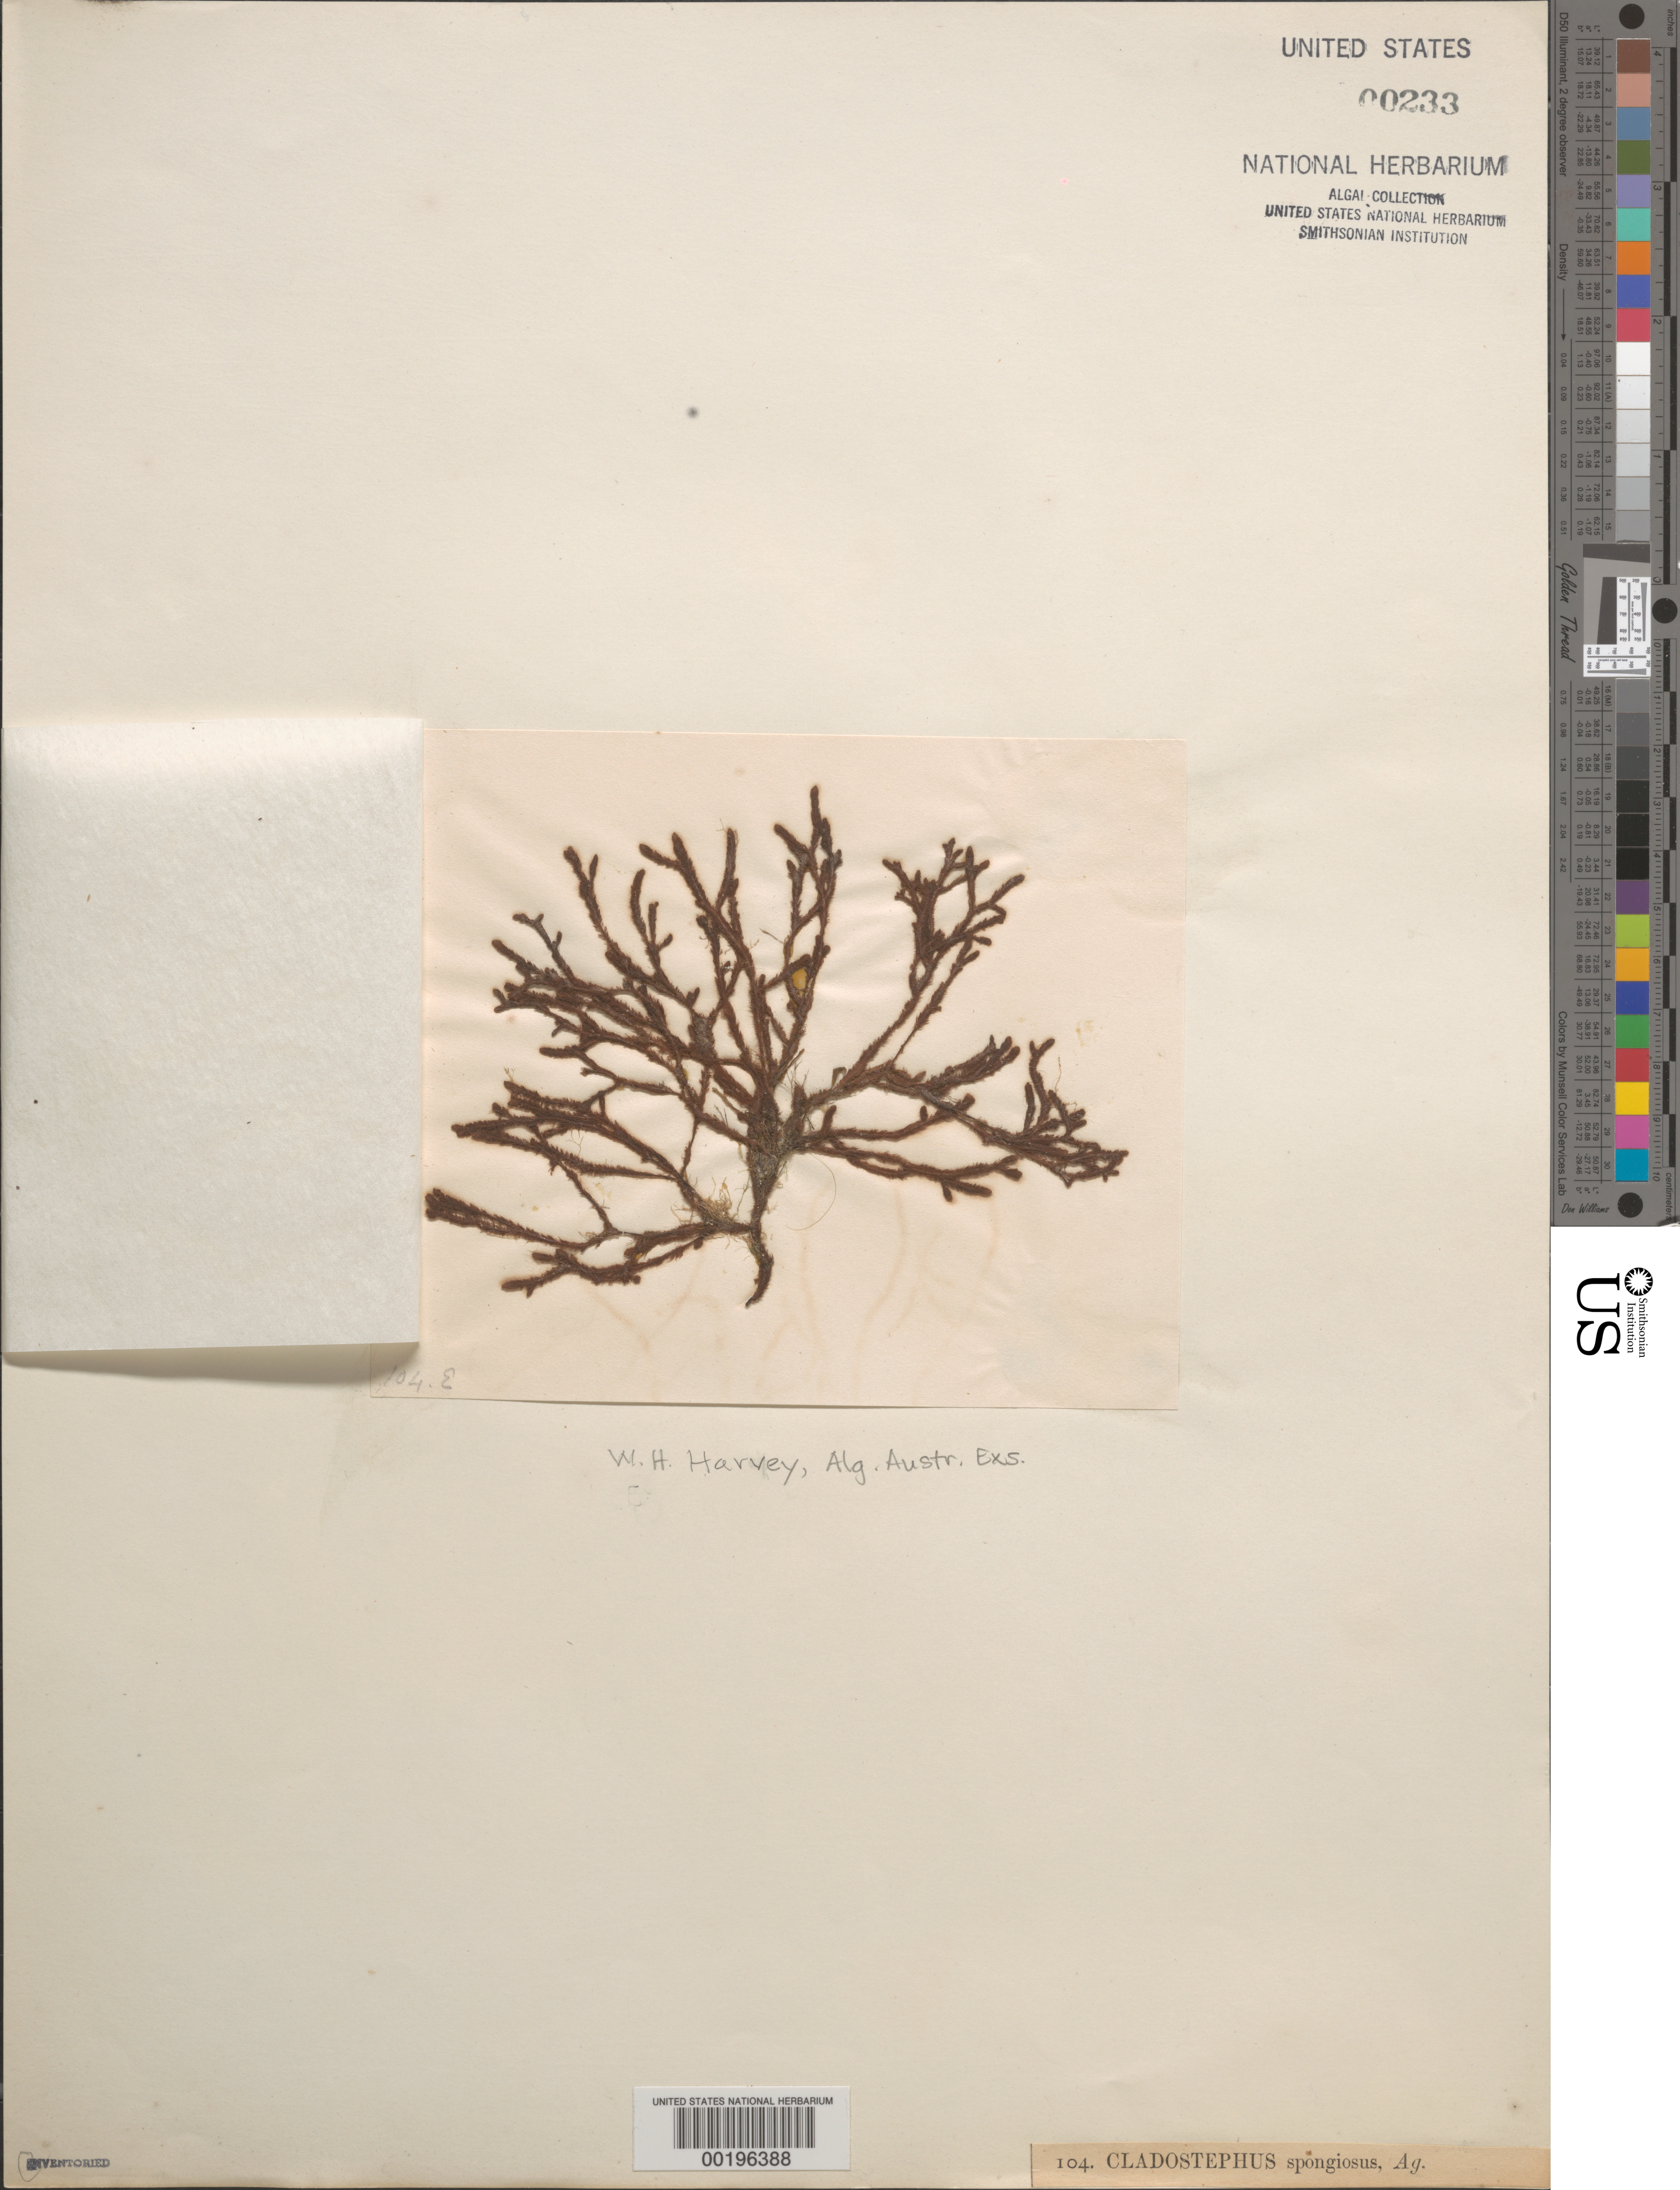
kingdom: Chromista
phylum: Ochrophyta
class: Phaeophyceae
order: Sphacelariales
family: Cladostephaceae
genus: Cladostephus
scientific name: Cladostephus spongiosus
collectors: W. Harvey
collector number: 104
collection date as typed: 1854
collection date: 1854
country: Australia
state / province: Western Australia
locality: Princess Royal Harbor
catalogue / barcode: US 233